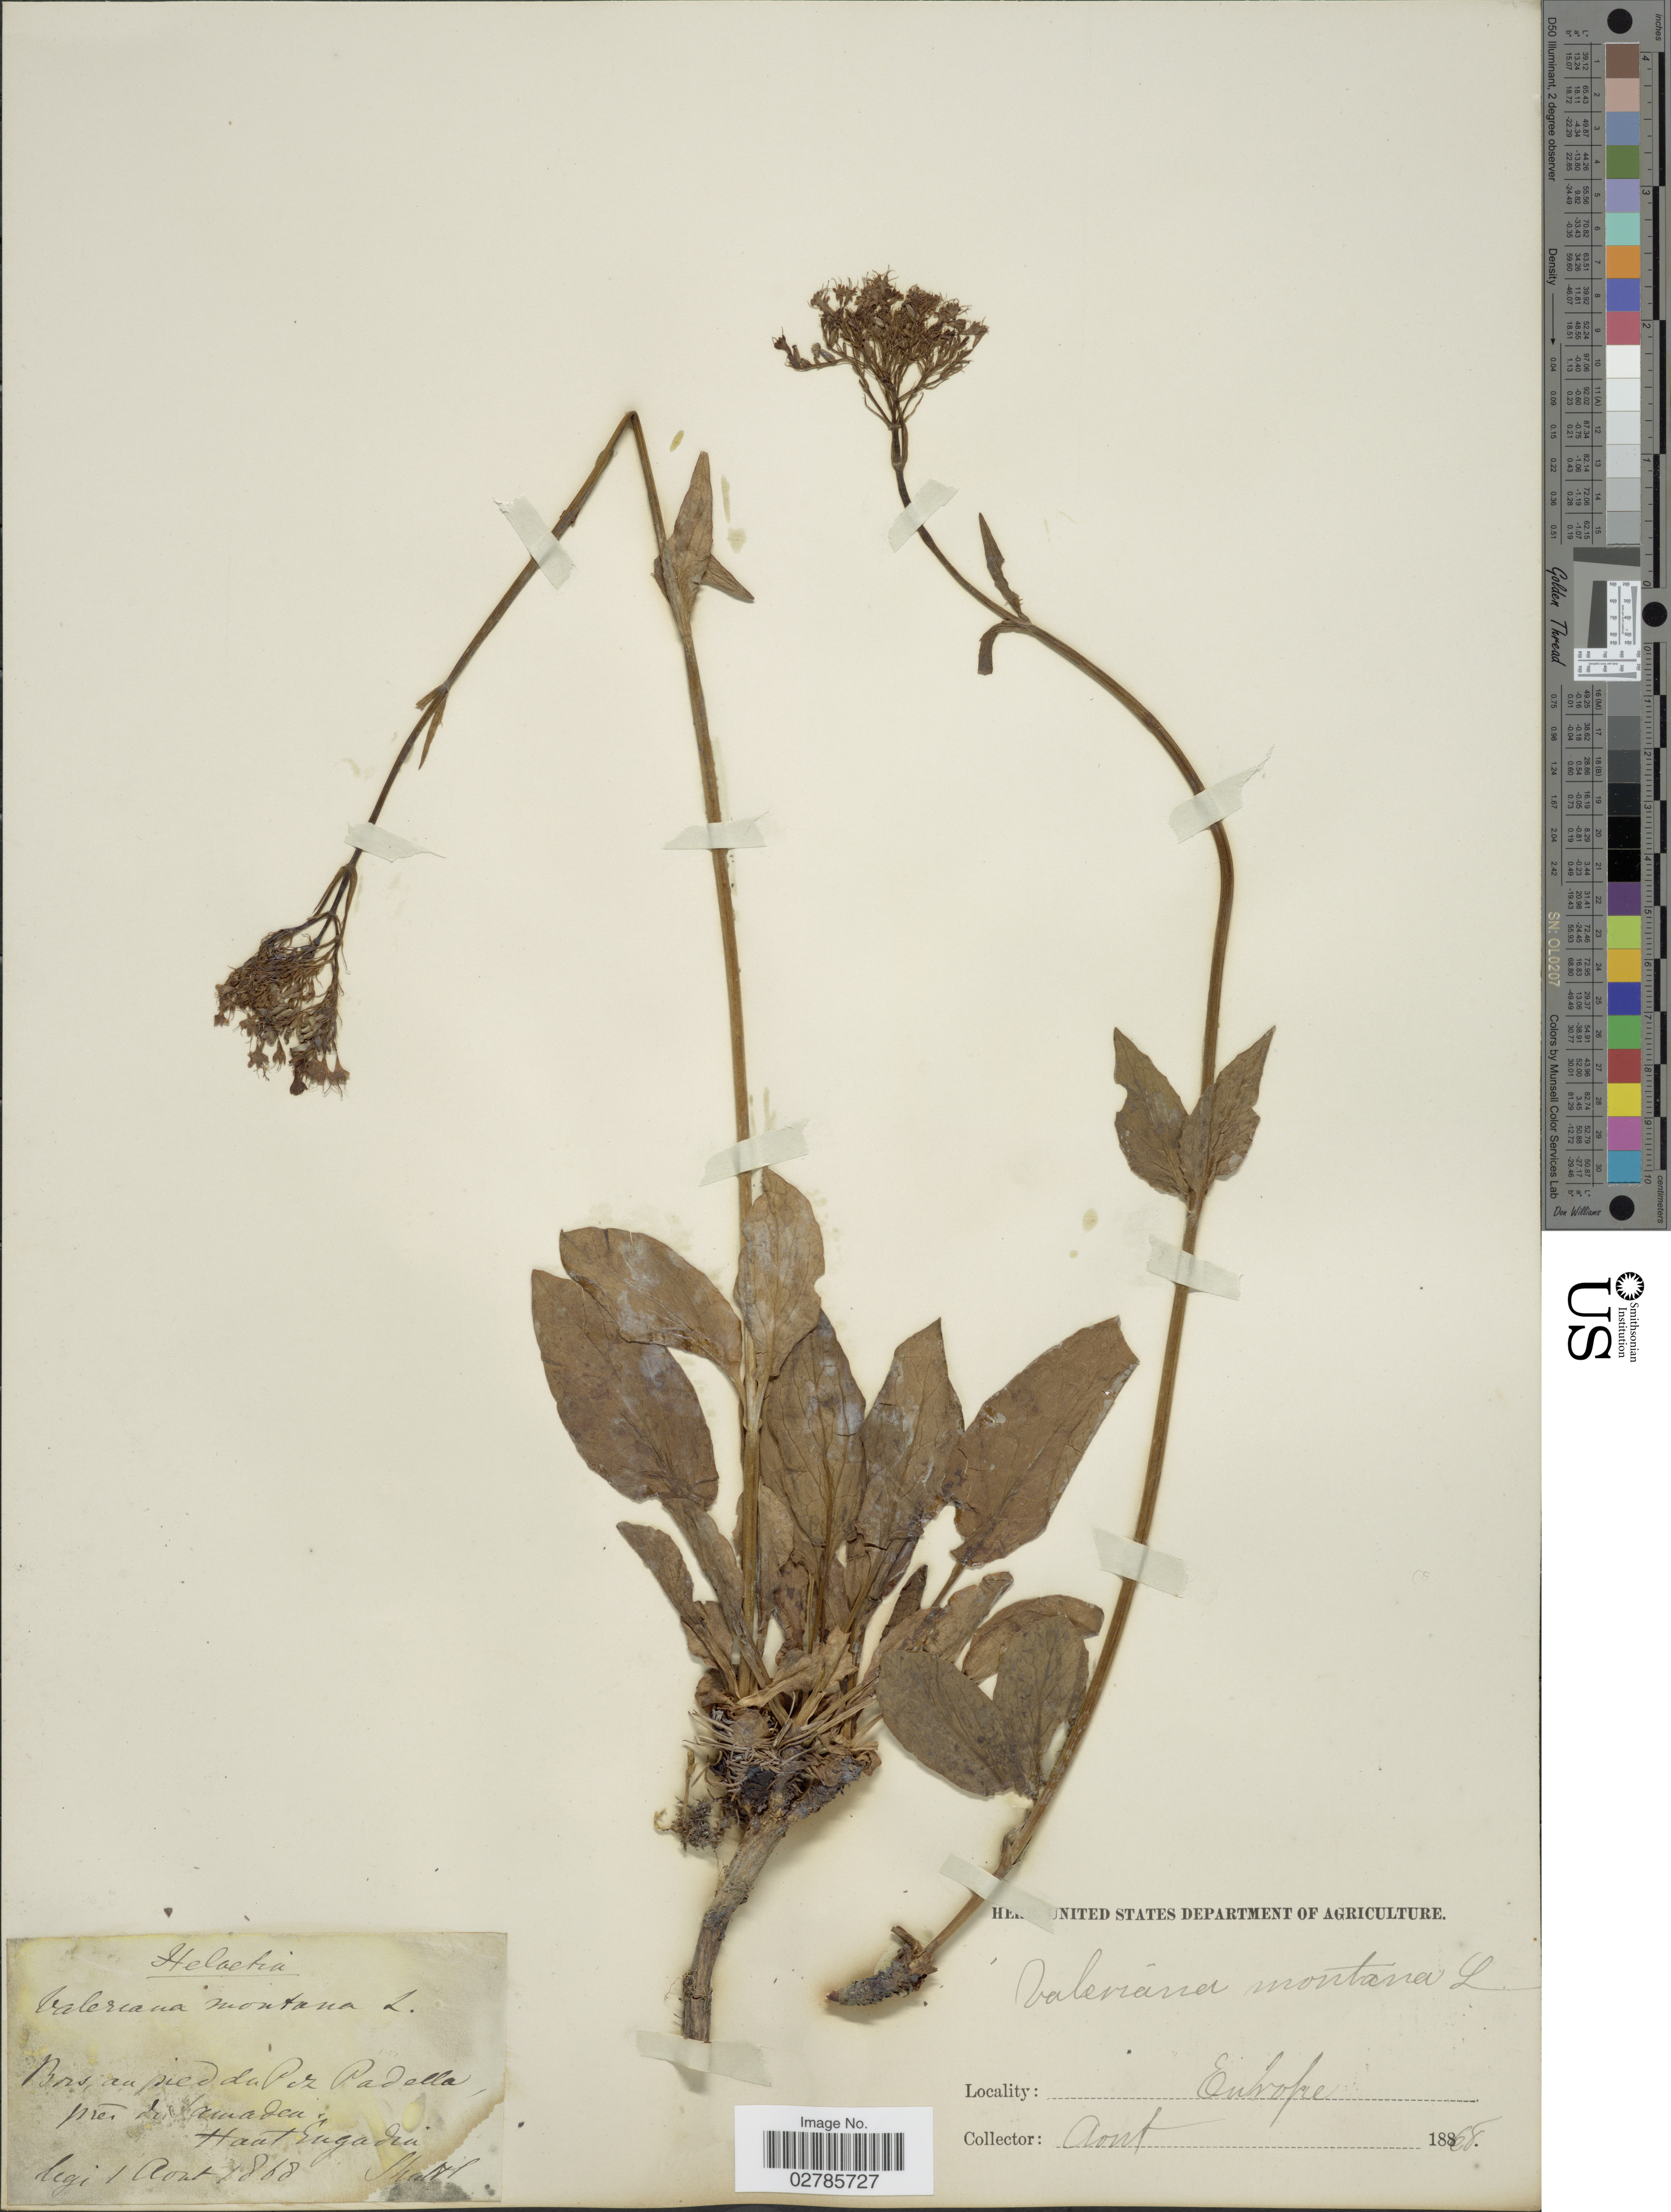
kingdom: Plantae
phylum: Tracheophyta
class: Magnoliopsida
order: Dipsacales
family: Caprifoliaceae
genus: Valeriana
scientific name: Valeriana montana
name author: L.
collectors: Shuttleworth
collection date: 1868-08-01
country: Switzerland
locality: Helvetia. Bors, au pied du Pez Padella, prés de Samedan